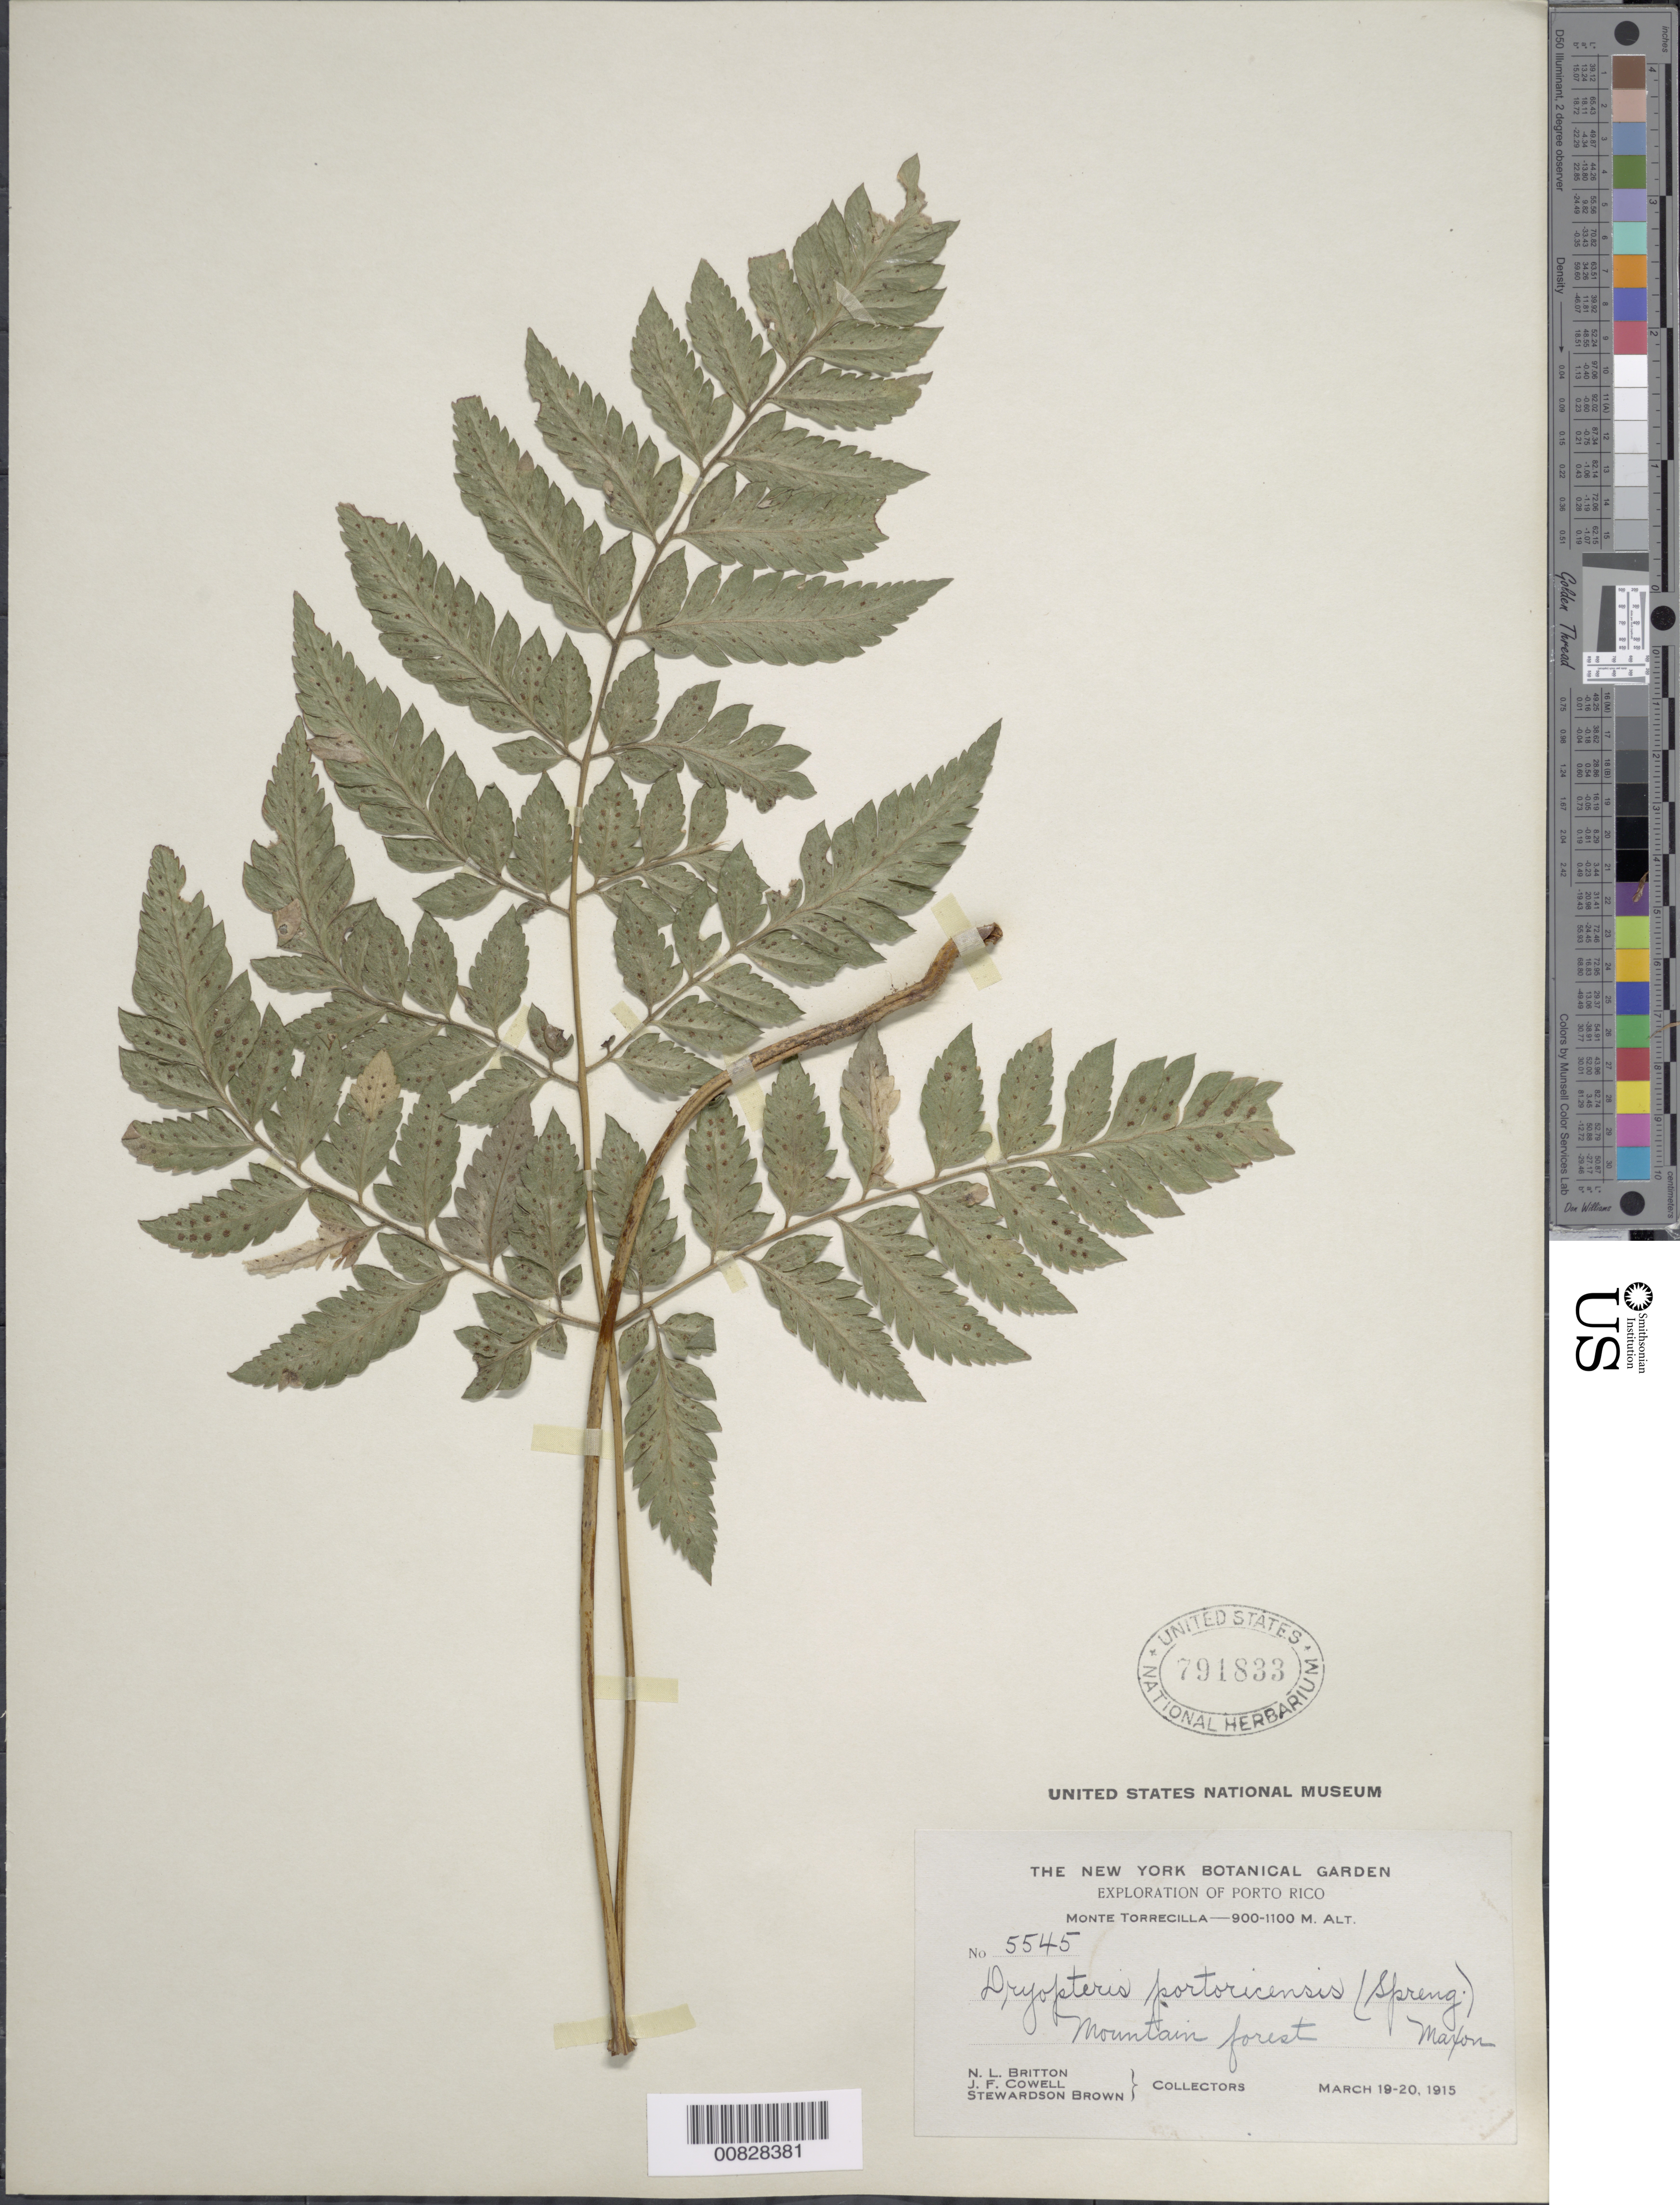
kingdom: Plantae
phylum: Tracheophyta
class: Polypodiopsida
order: Polypodiales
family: Dryopteridaceae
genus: Polystichopsis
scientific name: Polystichopsis chaerophylloides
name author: (Poir.) C.V. Morton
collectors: N. Britton, J. F. Cowell & S. Brown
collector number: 5545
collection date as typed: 19 Mar 1915 to 20 Mar 1915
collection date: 1915-03-19/1915-03-20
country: Puerto Rico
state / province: Barranquitas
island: Puerto Rico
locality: Monte Torrecilla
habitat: Mountain forest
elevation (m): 900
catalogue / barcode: US 791833